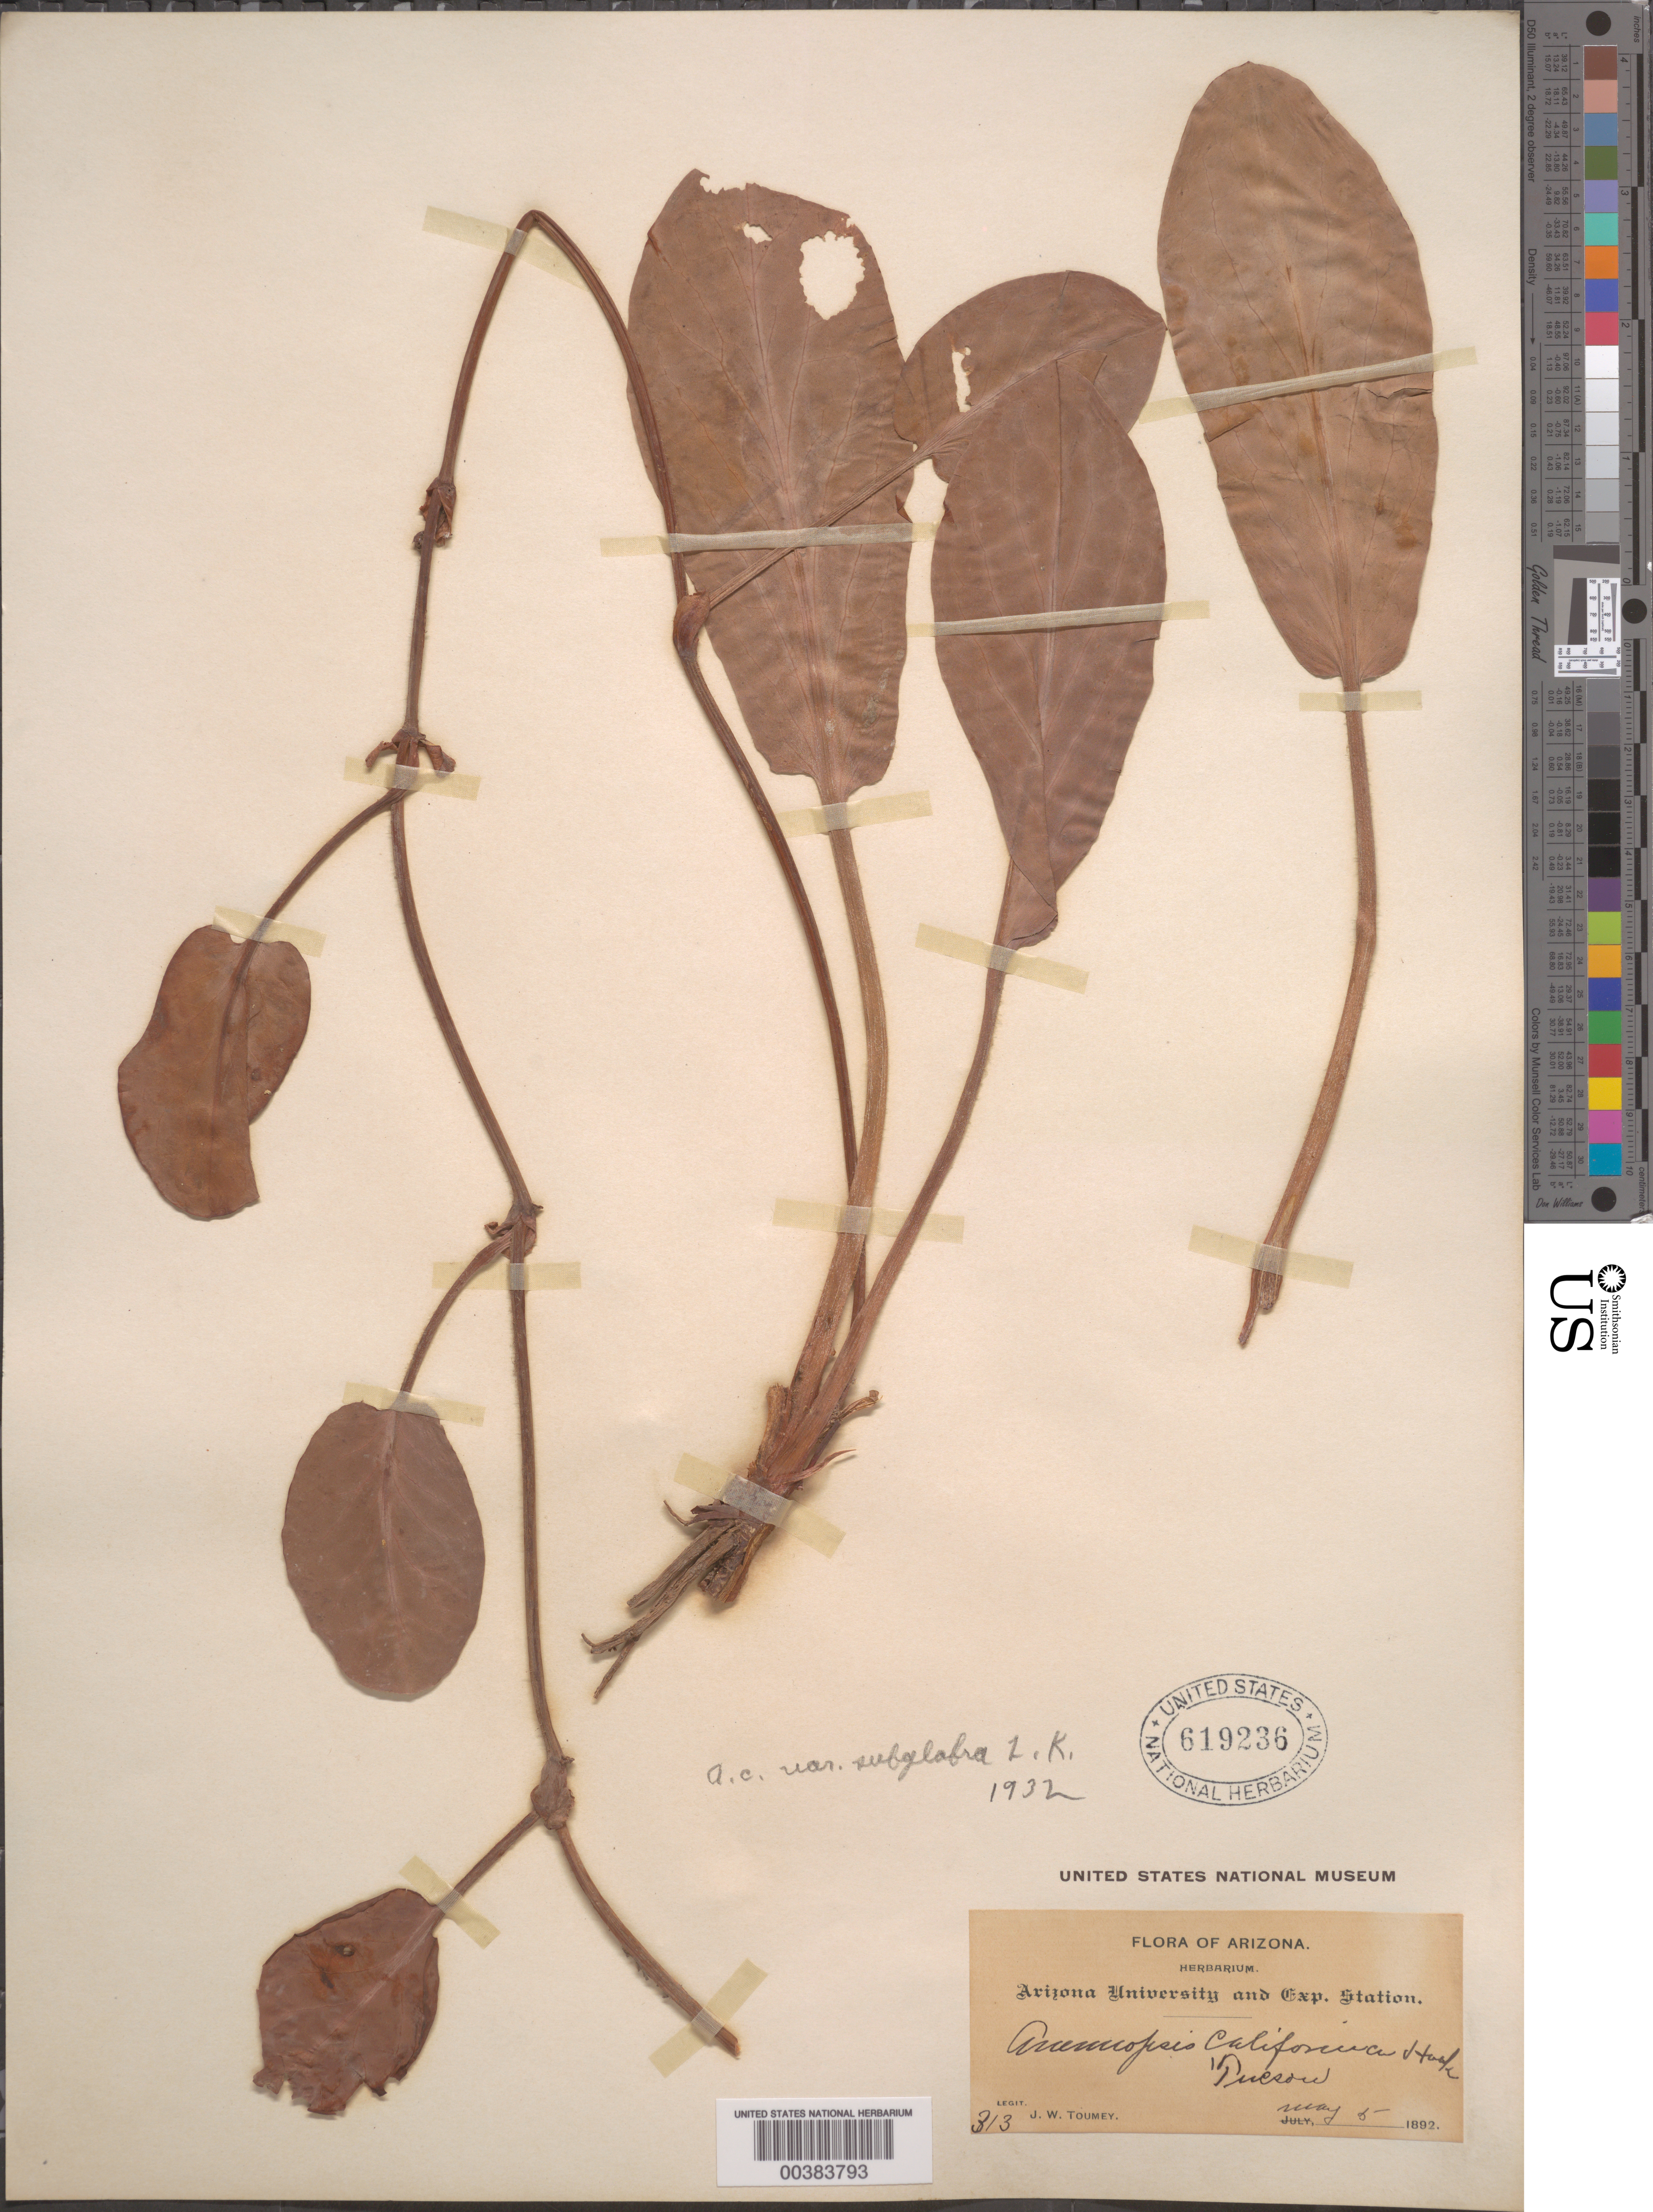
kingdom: Plantae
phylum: Tracheophyta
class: Magnoliopsida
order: Piperales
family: Saururaceae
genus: Anemopsis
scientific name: Anemopsis californica var. subglabra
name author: Kelso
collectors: J. W. Toumey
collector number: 313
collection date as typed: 05 May 1892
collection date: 1892-05-05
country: United States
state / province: Arizona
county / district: Pima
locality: Tucson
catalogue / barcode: US 619236